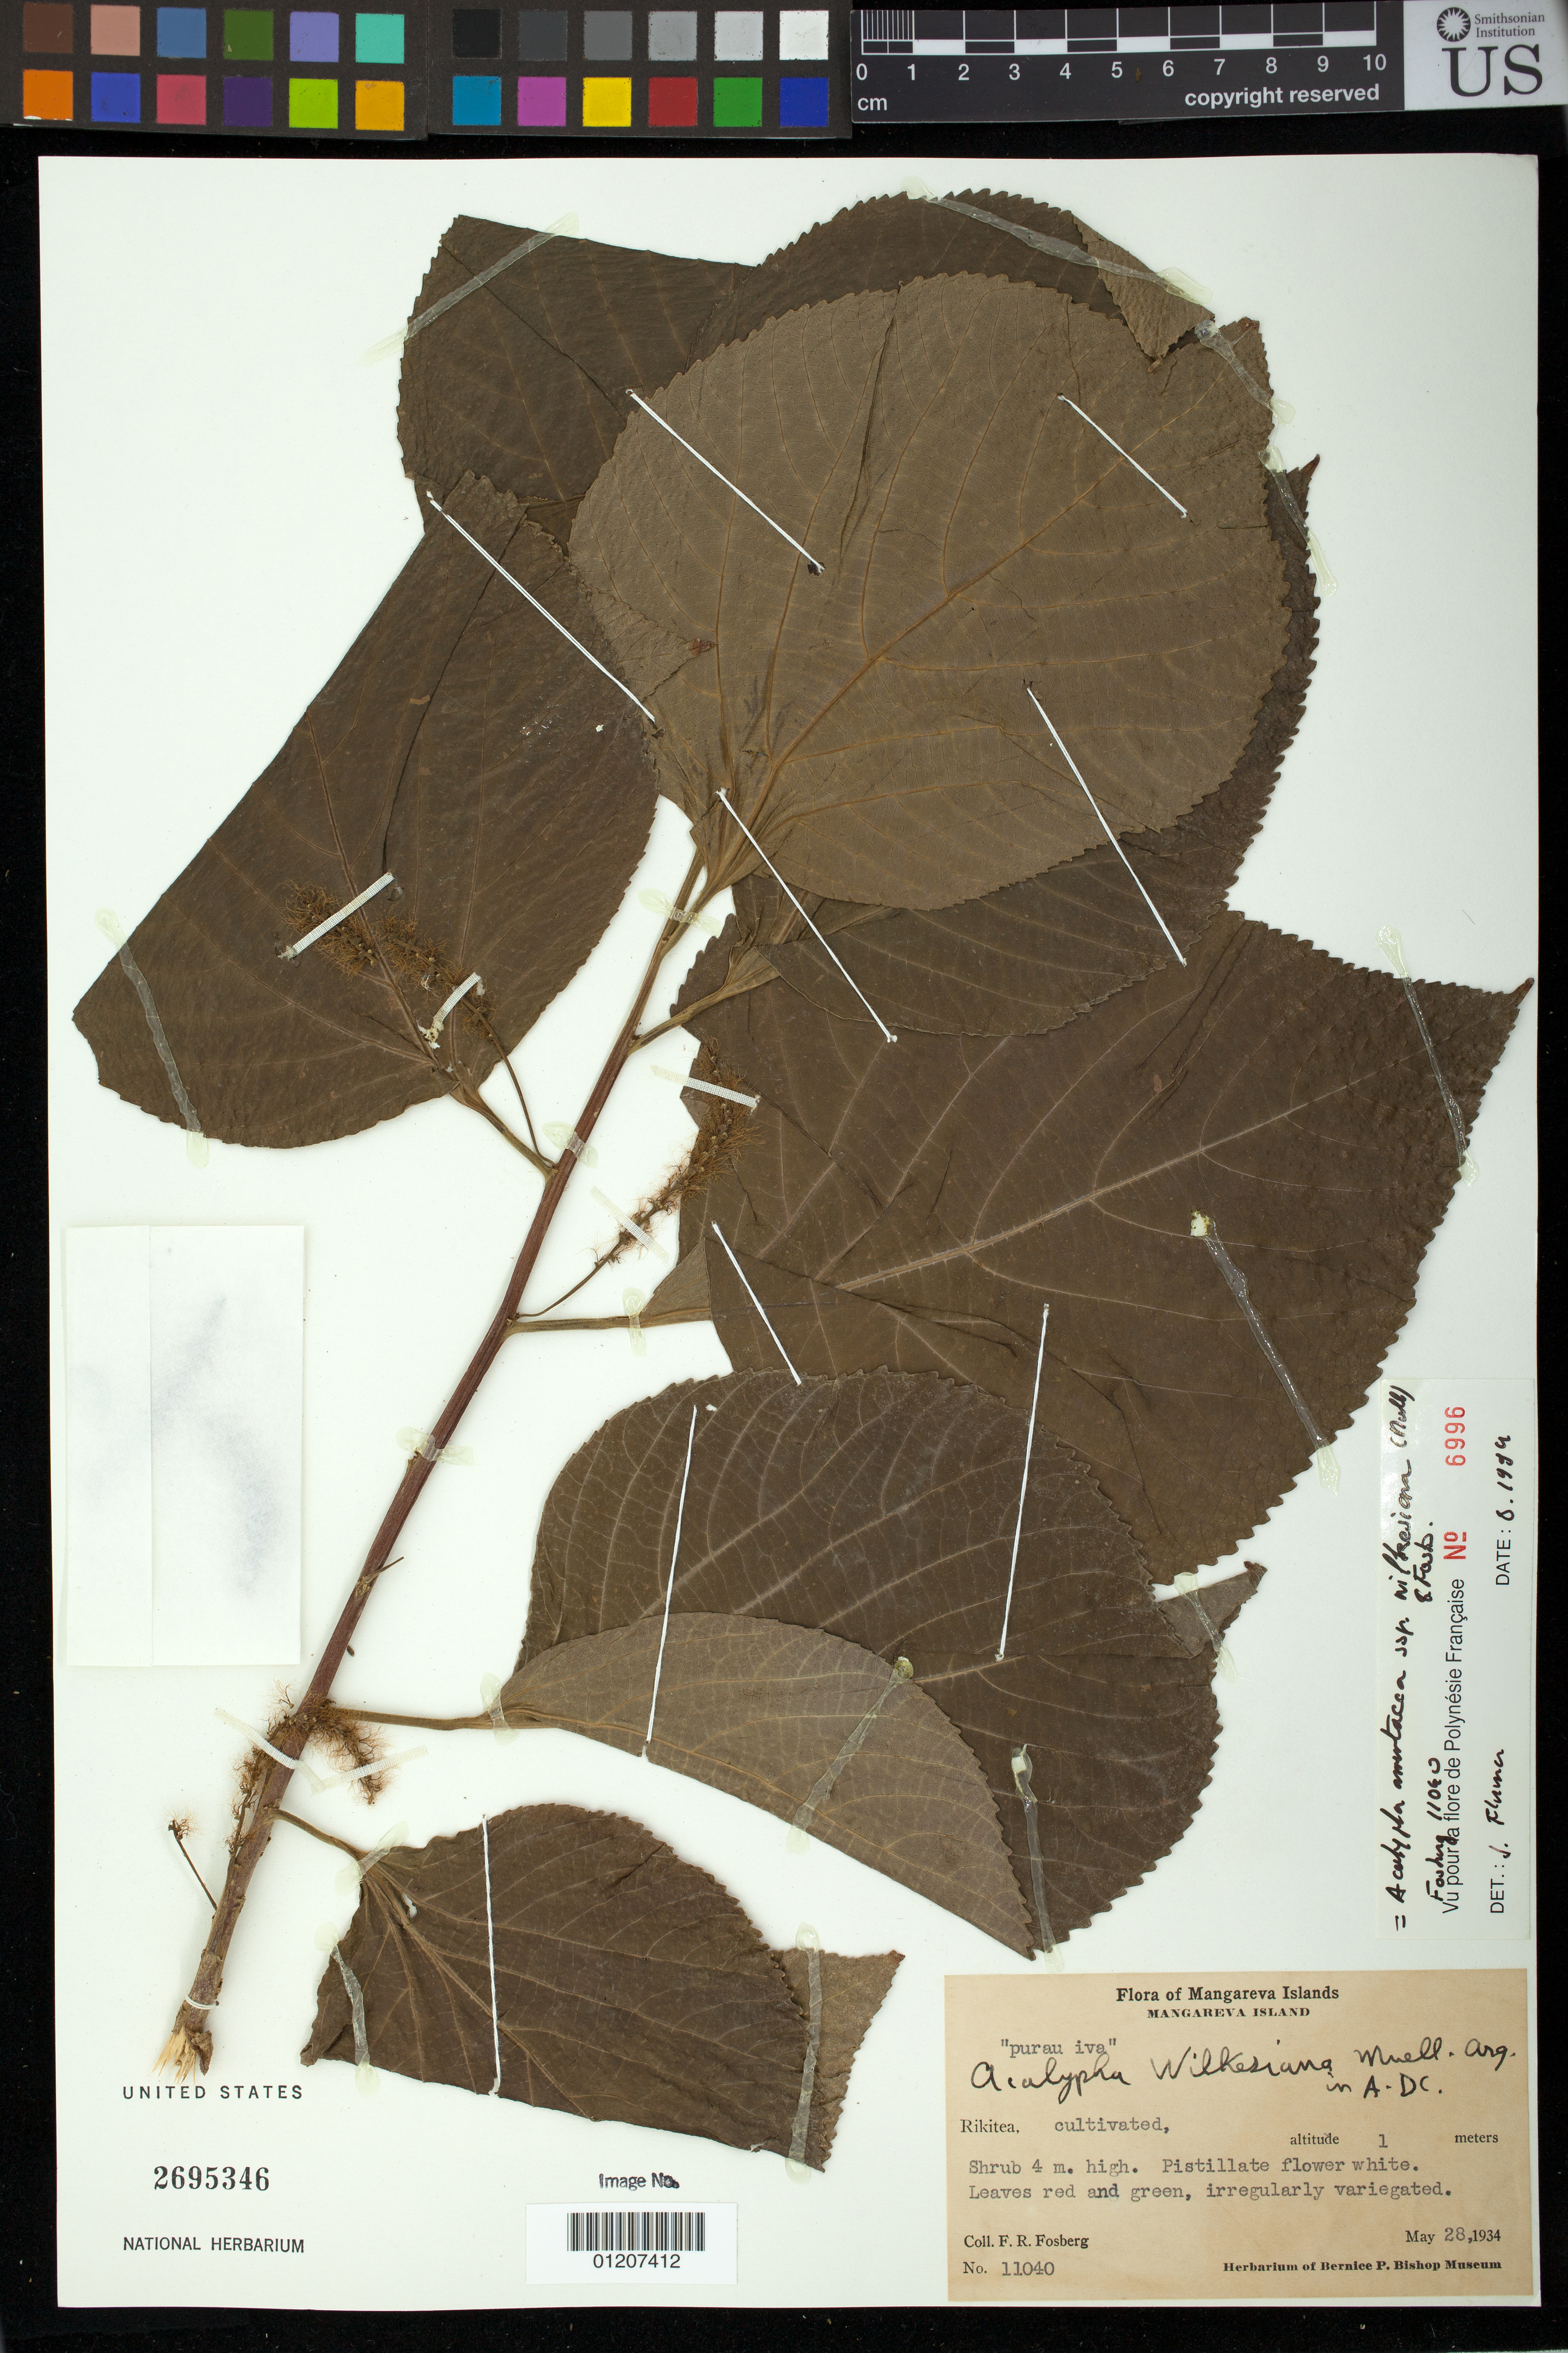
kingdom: Plantae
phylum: Tracheophyta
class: Magnoliopsida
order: Malpighiales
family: Euphorbiaceae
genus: Acalypha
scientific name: Acalypha amentacea subsp. wilkesiana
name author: (Müll. Arg.) Fosberg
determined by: Florence, J.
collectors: F. R. Fosberg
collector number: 11040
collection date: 1934-05-28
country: French Polynesia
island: Mangareva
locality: Rikitea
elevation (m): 1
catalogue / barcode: US 2695346